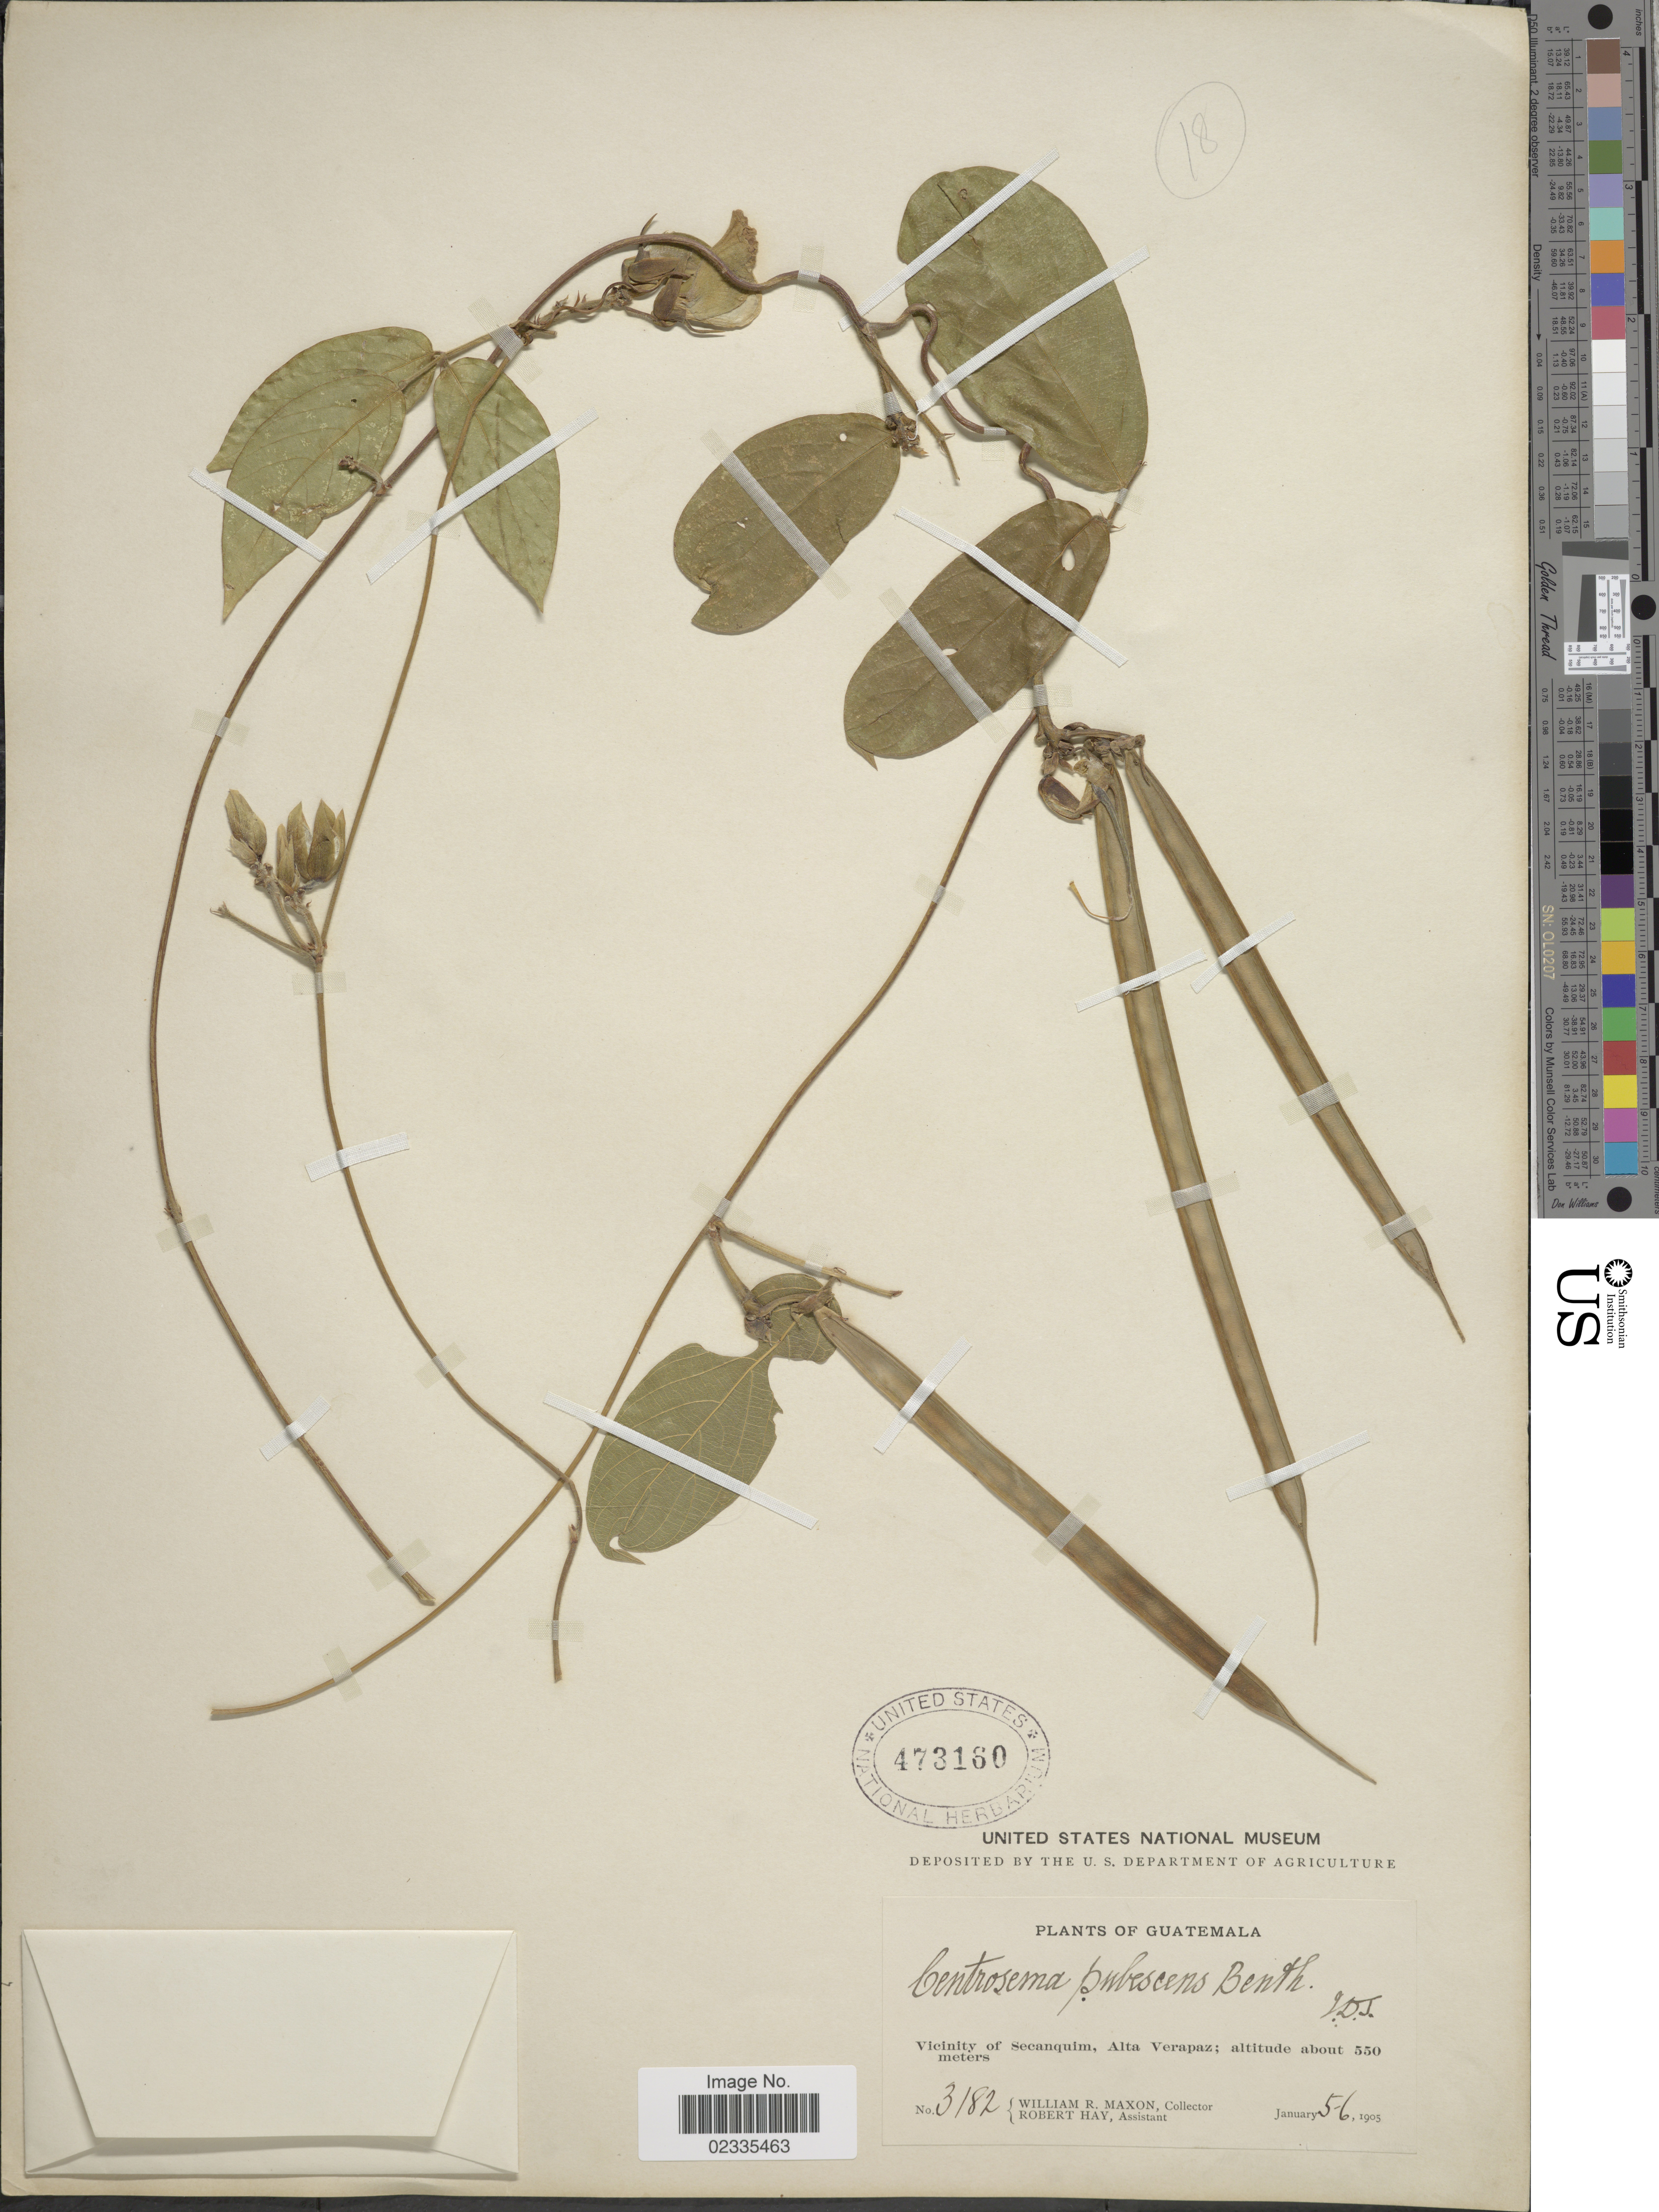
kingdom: Plantae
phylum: Tracheophyta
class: Magnoliopsida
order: Fabales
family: Fabaceae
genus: Centrosema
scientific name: Centrosema pubescens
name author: Benth.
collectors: W. R. Maxon & R. Hay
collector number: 3182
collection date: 1905-01-05/1905-01-06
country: Guatemala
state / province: Alta Verapaz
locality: Vicinity of Secanquim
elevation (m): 550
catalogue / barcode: US 473160